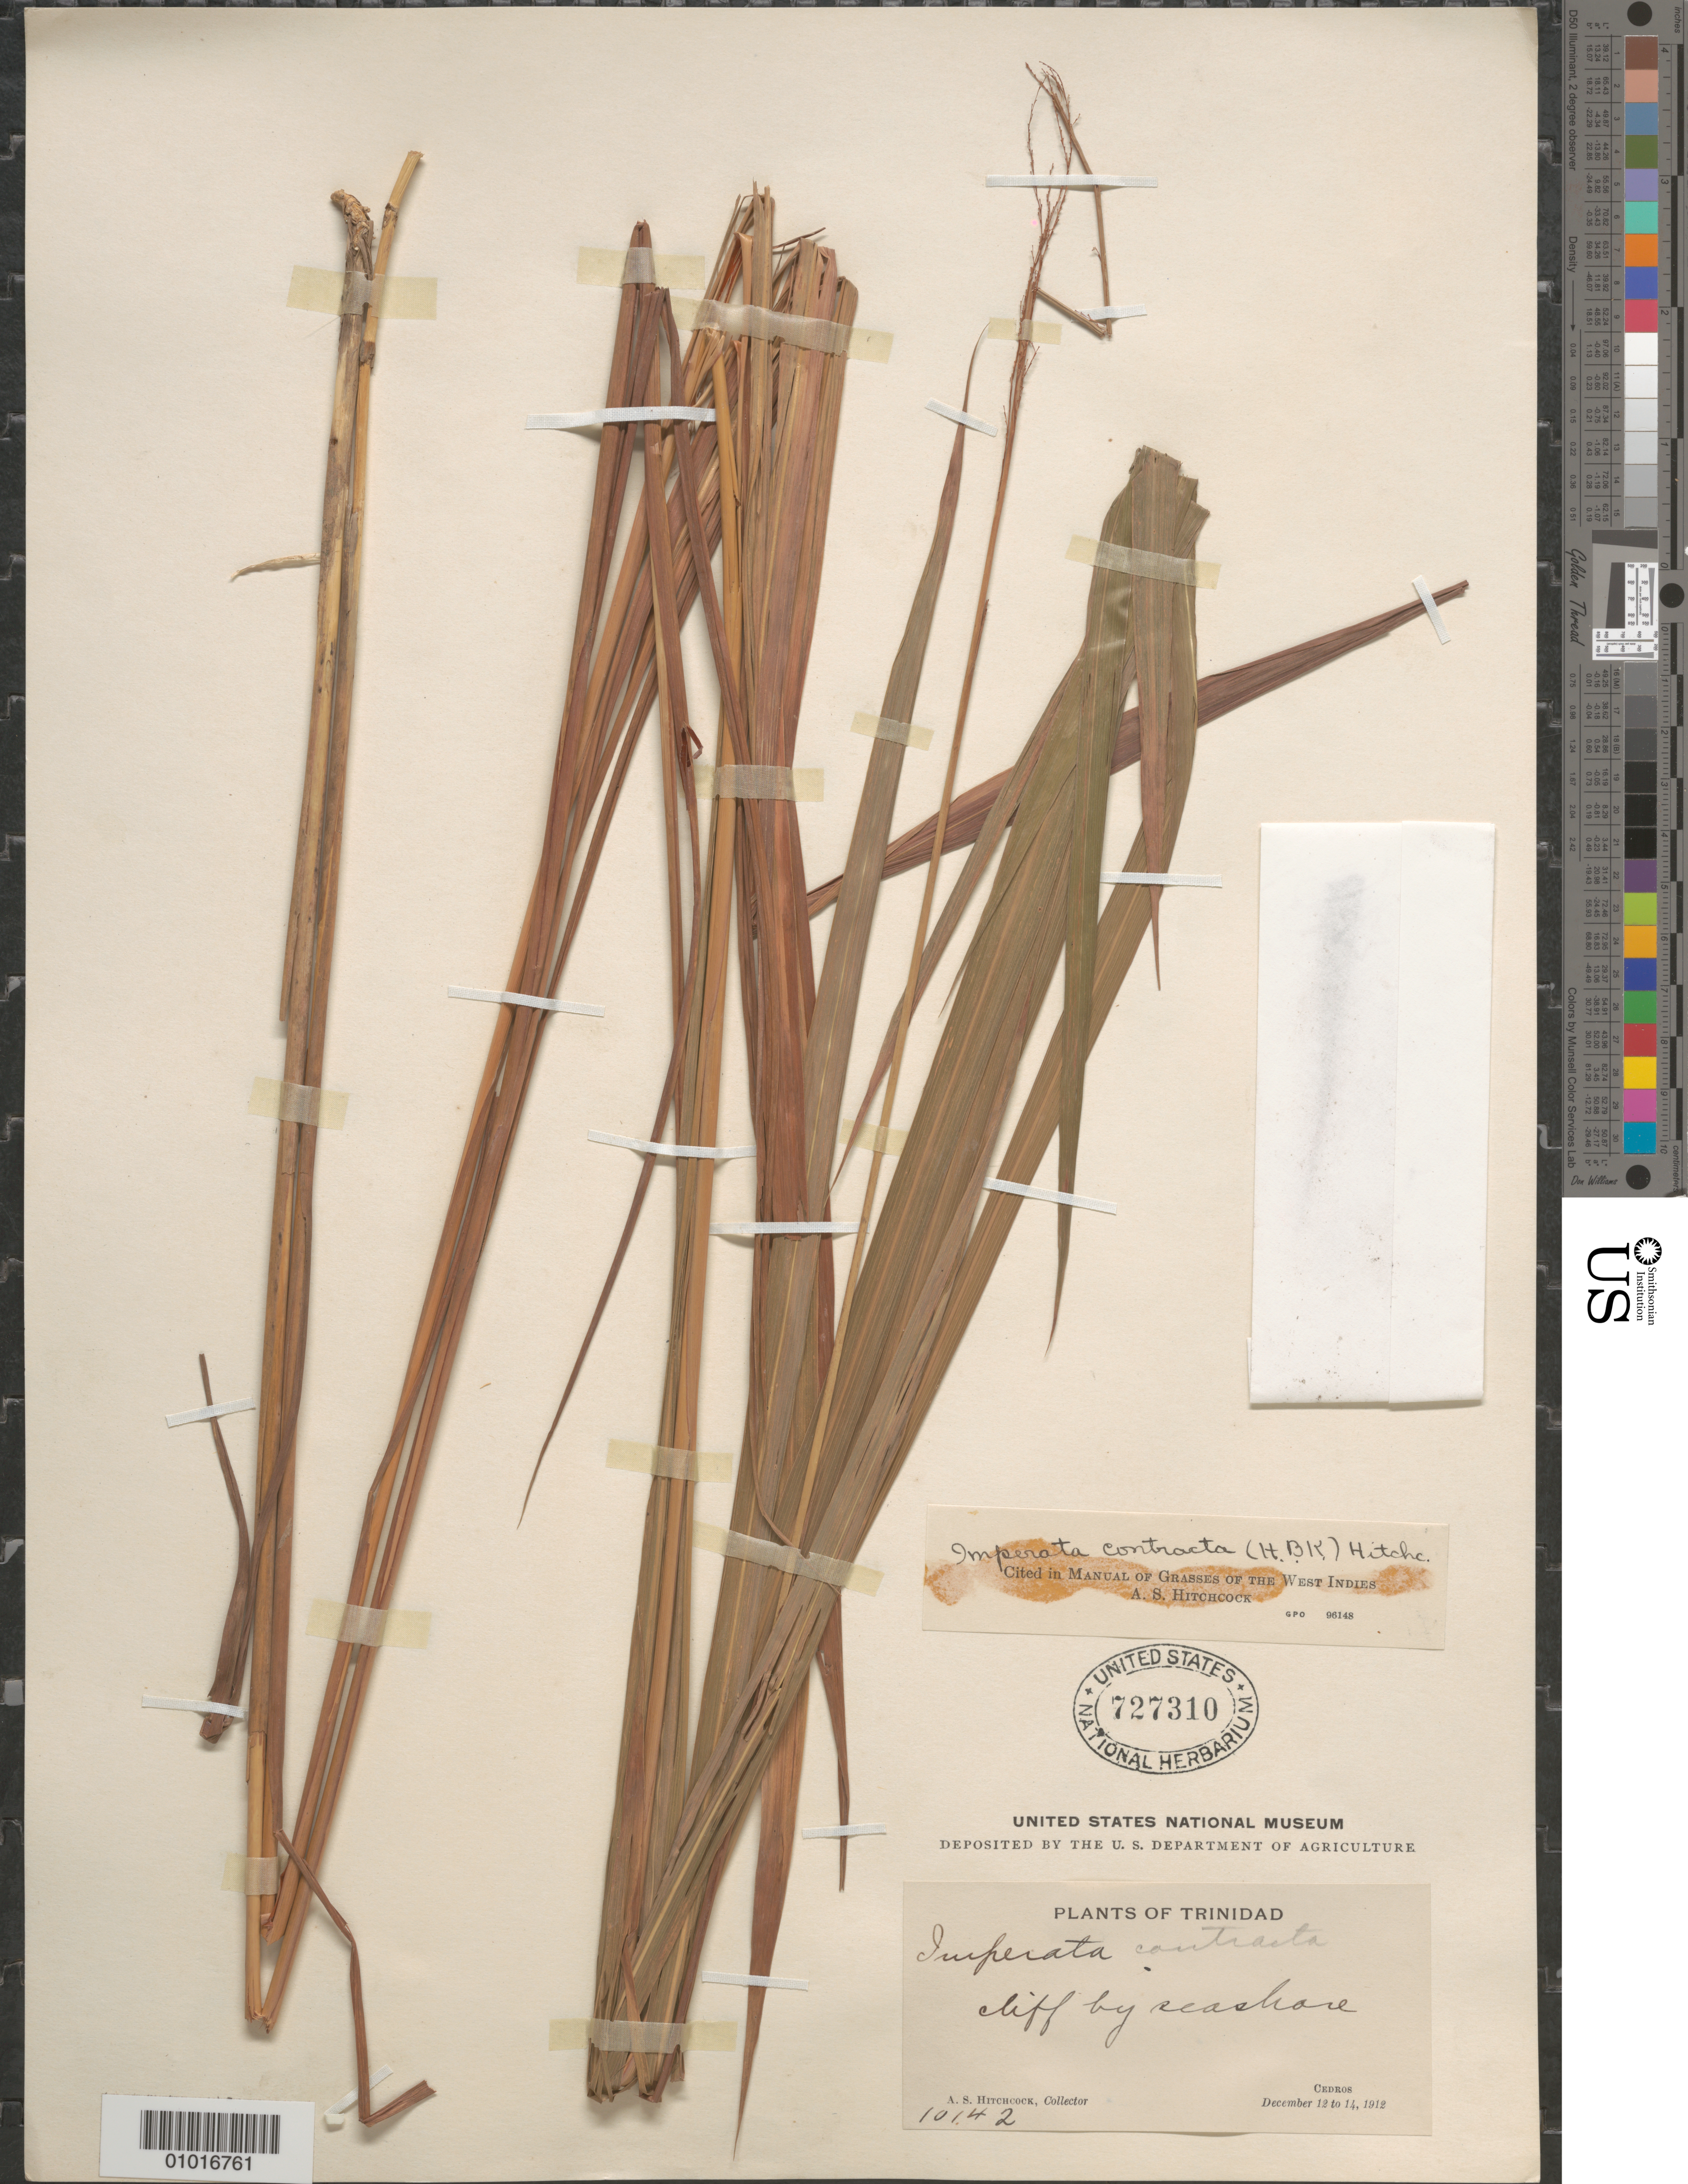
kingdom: Plantae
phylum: Tracheophyta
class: Liliopsida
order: Poales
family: Poaceae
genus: Imperata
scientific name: Imperata contracta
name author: (Kunth) Hitchc.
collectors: A. S. Hitchcock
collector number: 10142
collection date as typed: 12 Dec 1912 to 14 Dec 1912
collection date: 1912-12-12/1912-12-14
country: Trinidad and Tobago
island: Trinidad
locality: Cliff by seashore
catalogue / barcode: US 727310